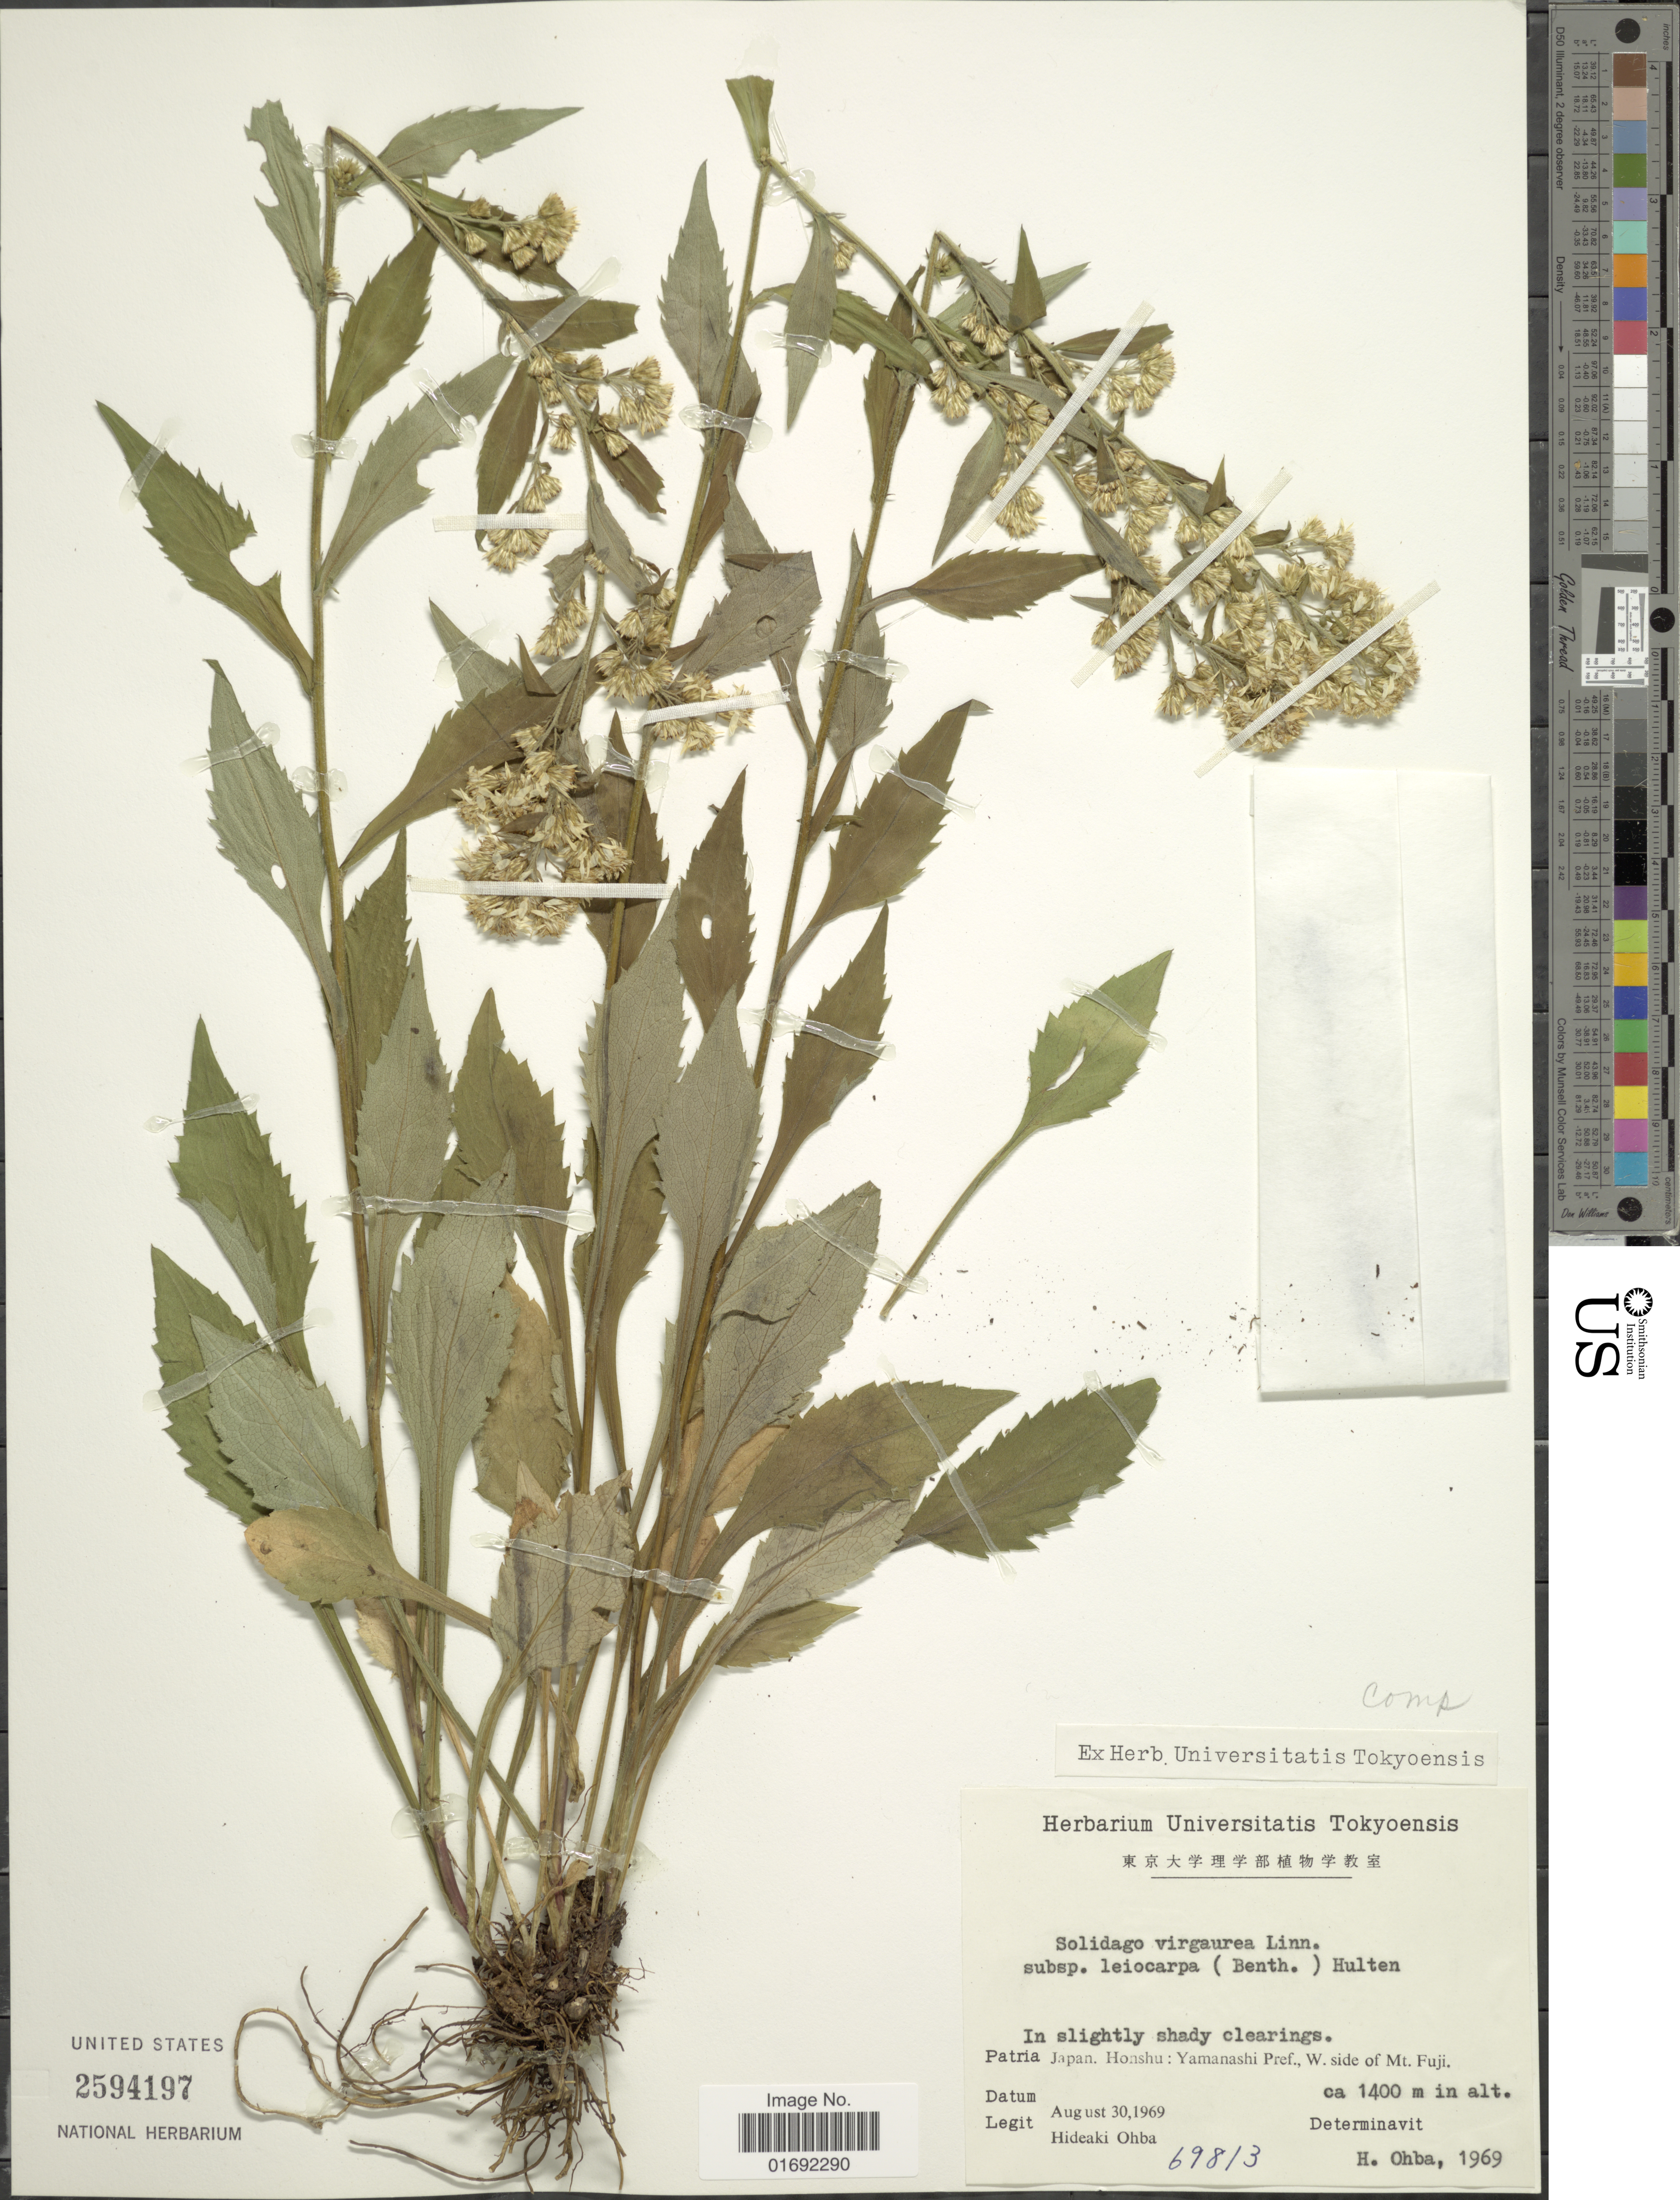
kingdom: Plantae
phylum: Tracheophyta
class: Magnoliopsida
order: Asterales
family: Asteraceae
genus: Solidago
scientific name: Solidago virgaurea var. asiatica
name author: Nakai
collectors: H. Ohba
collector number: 69813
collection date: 1969-08-30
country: Japan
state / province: Yamanasi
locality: Yamanashi Pref., W. side of Mt. Fuji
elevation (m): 1400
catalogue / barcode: US 2594197